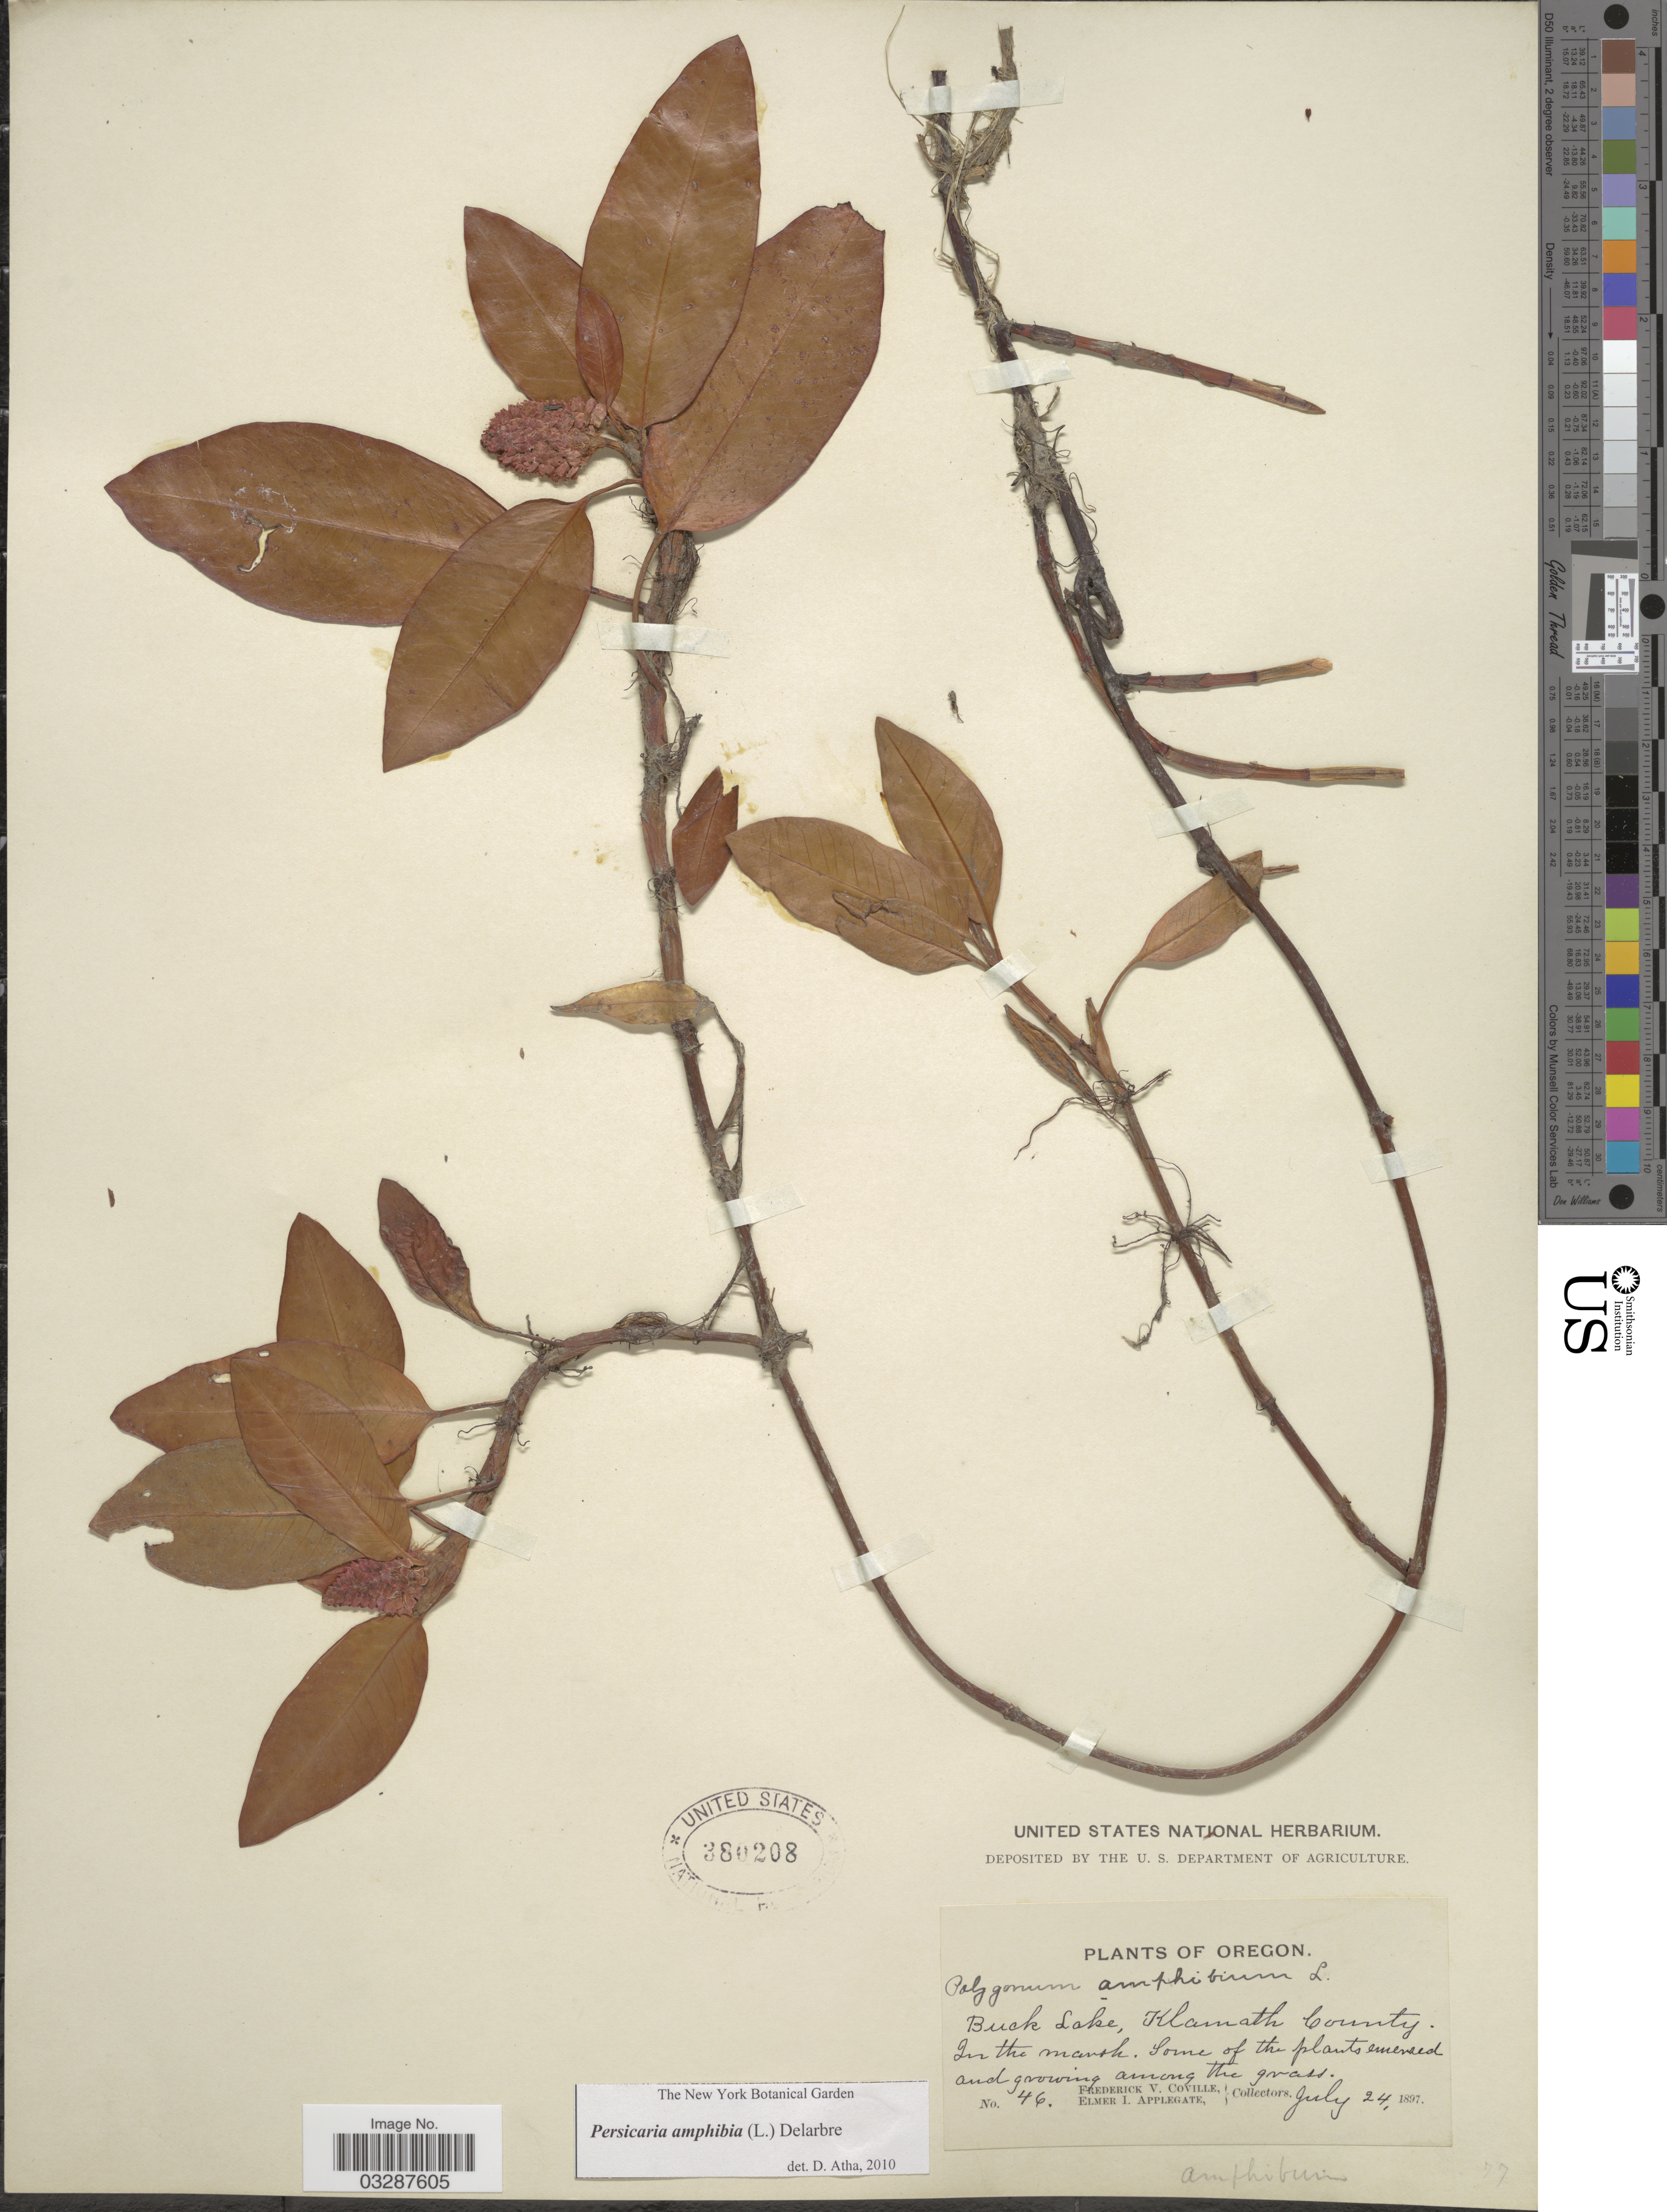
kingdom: Plantae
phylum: Tracheophyta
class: Magnoliopsida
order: Caryophyllales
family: Polygonaceae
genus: Persicaria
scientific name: Persicaria amphibia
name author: (L.) Delarbre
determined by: Atha, D. E.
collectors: F. V. Coville & E. I. Applegate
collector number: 46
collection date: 1897-07-24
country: United States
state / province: Oregon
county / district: Klamath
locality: Buck Lake, Klamath Co.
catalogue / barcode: US 380208